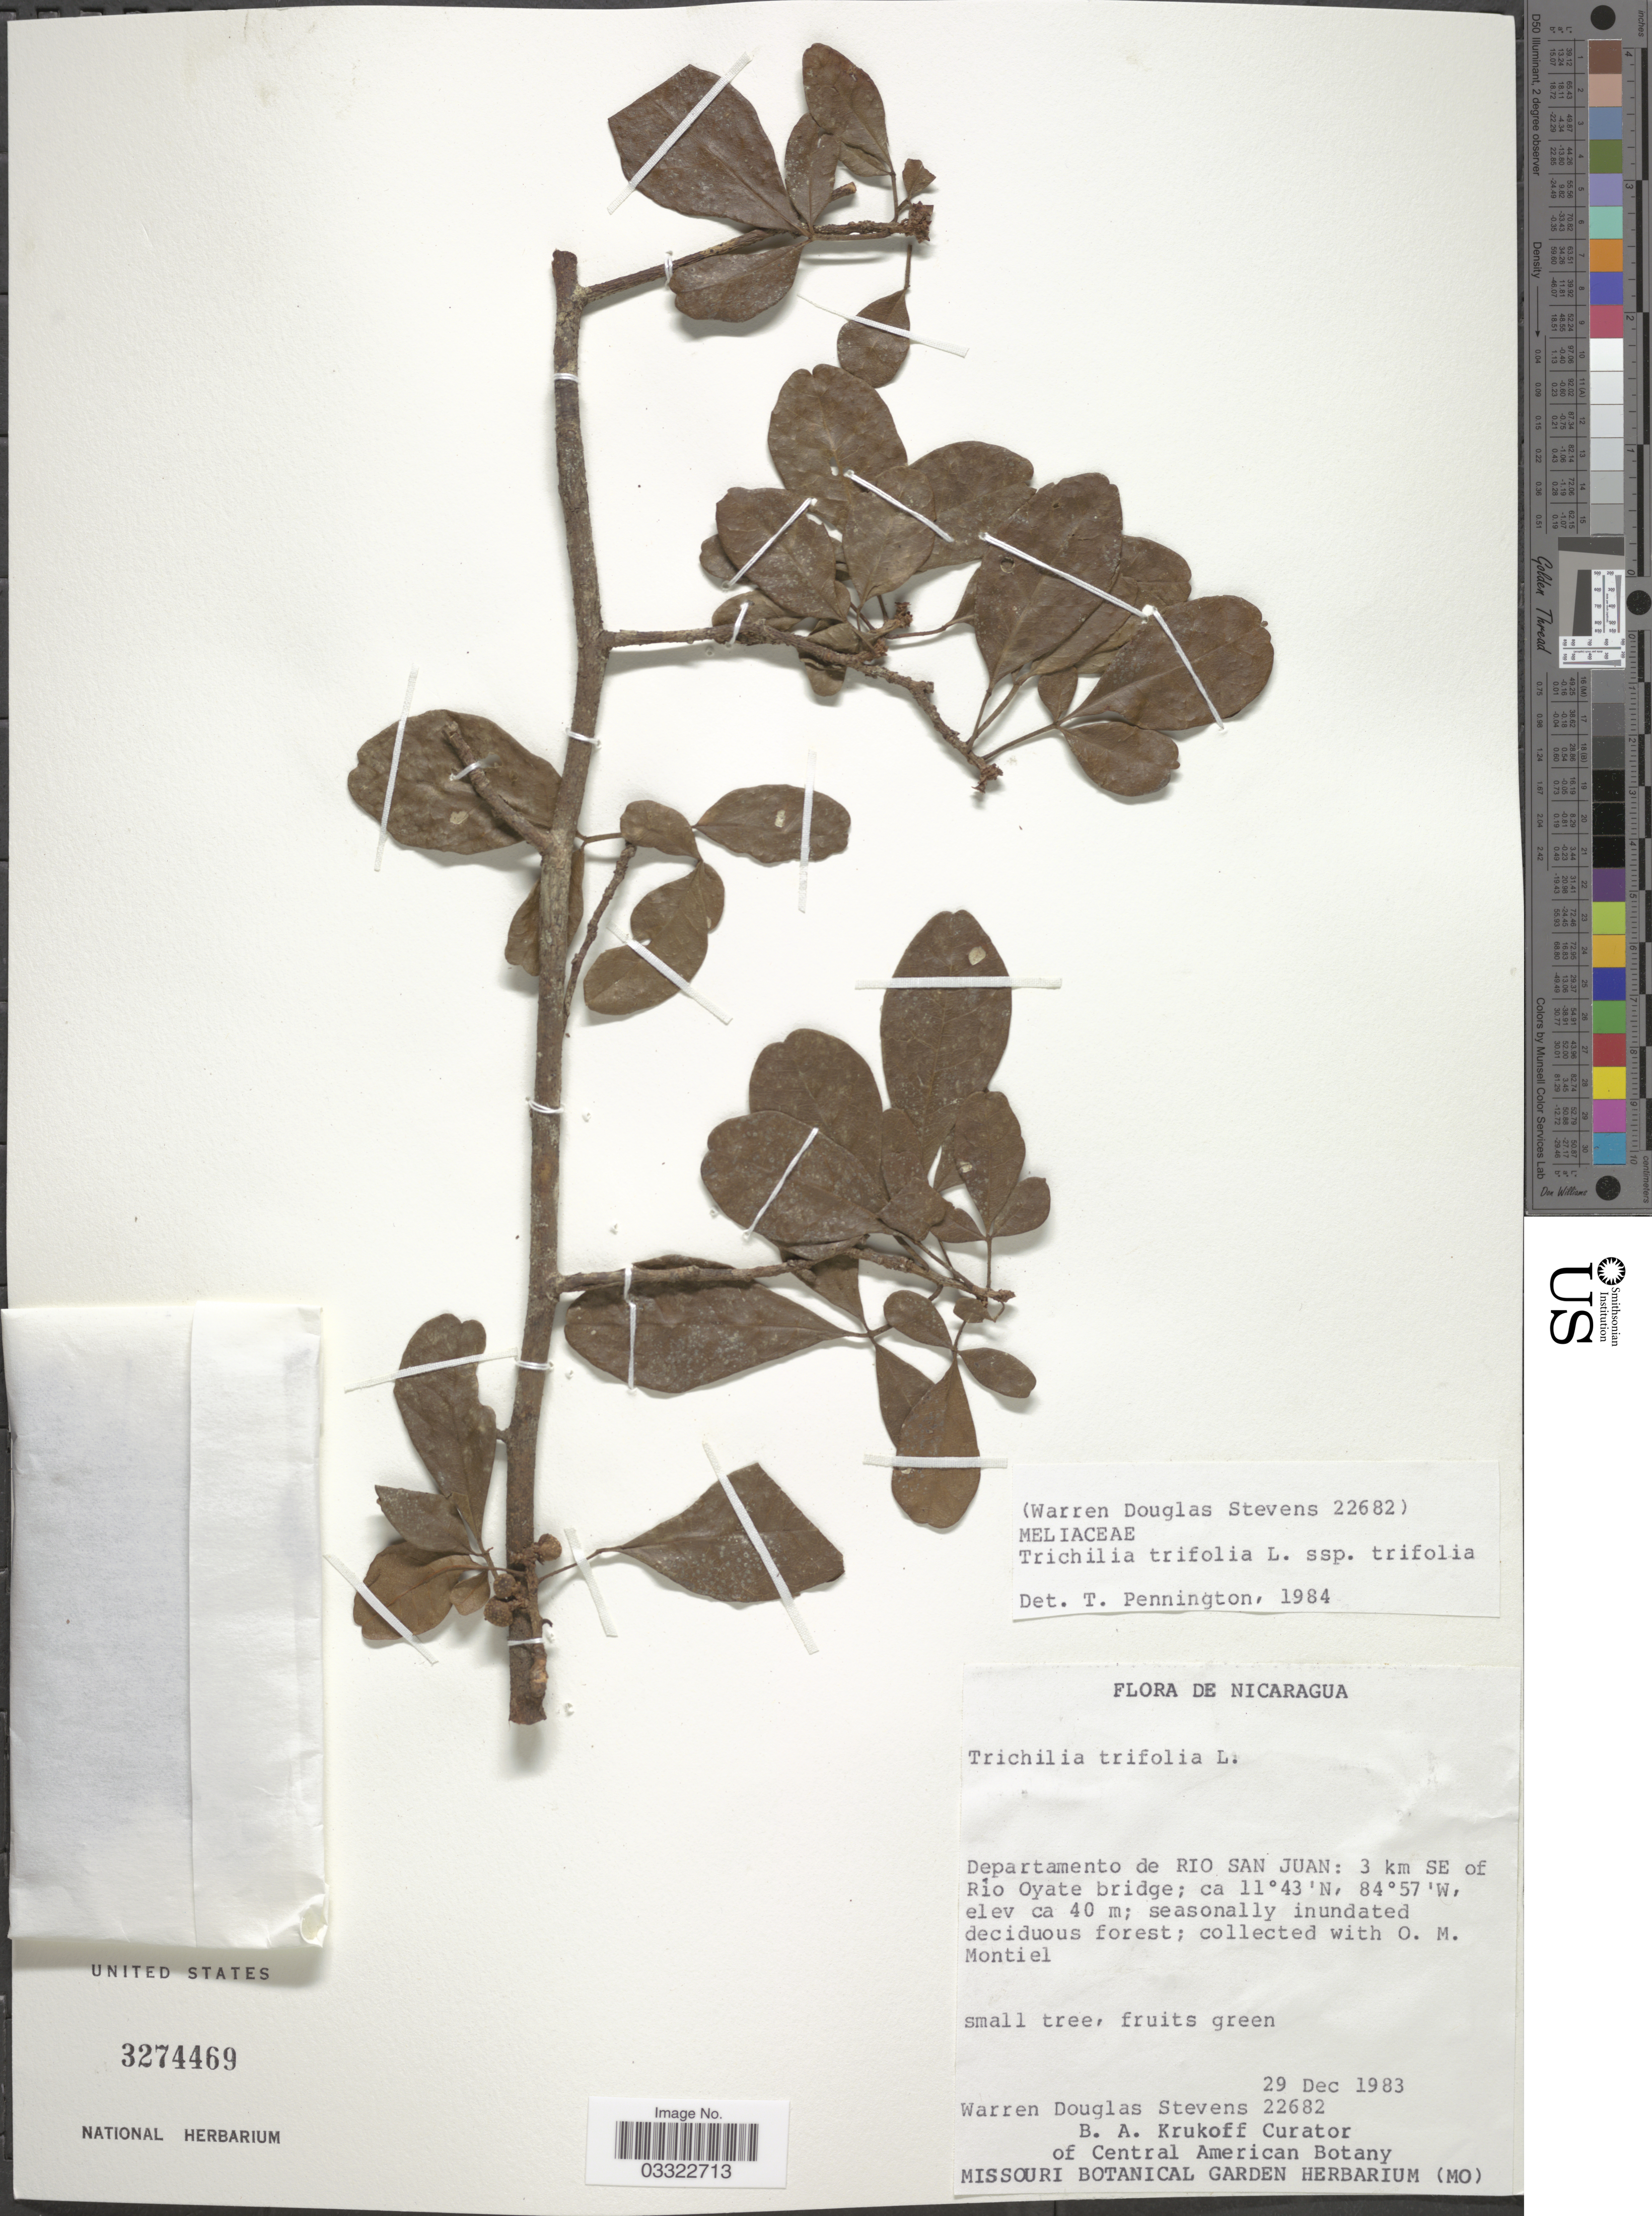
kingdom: Plantae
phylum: Tracheophyta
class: Magnoliopsida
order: Sapindales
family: Meliaceae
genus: Trichilia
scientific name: Trichilia trifolia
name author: L.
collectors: W. D. Stevens & O. Montiel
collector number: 22682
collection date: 1983-12-29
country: Nicaragua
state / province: Rio San Juan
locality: Departamento de Rio San Juan: 3 km SE of Rio Oyate bridge.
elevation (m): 40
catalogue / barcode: US 3274469